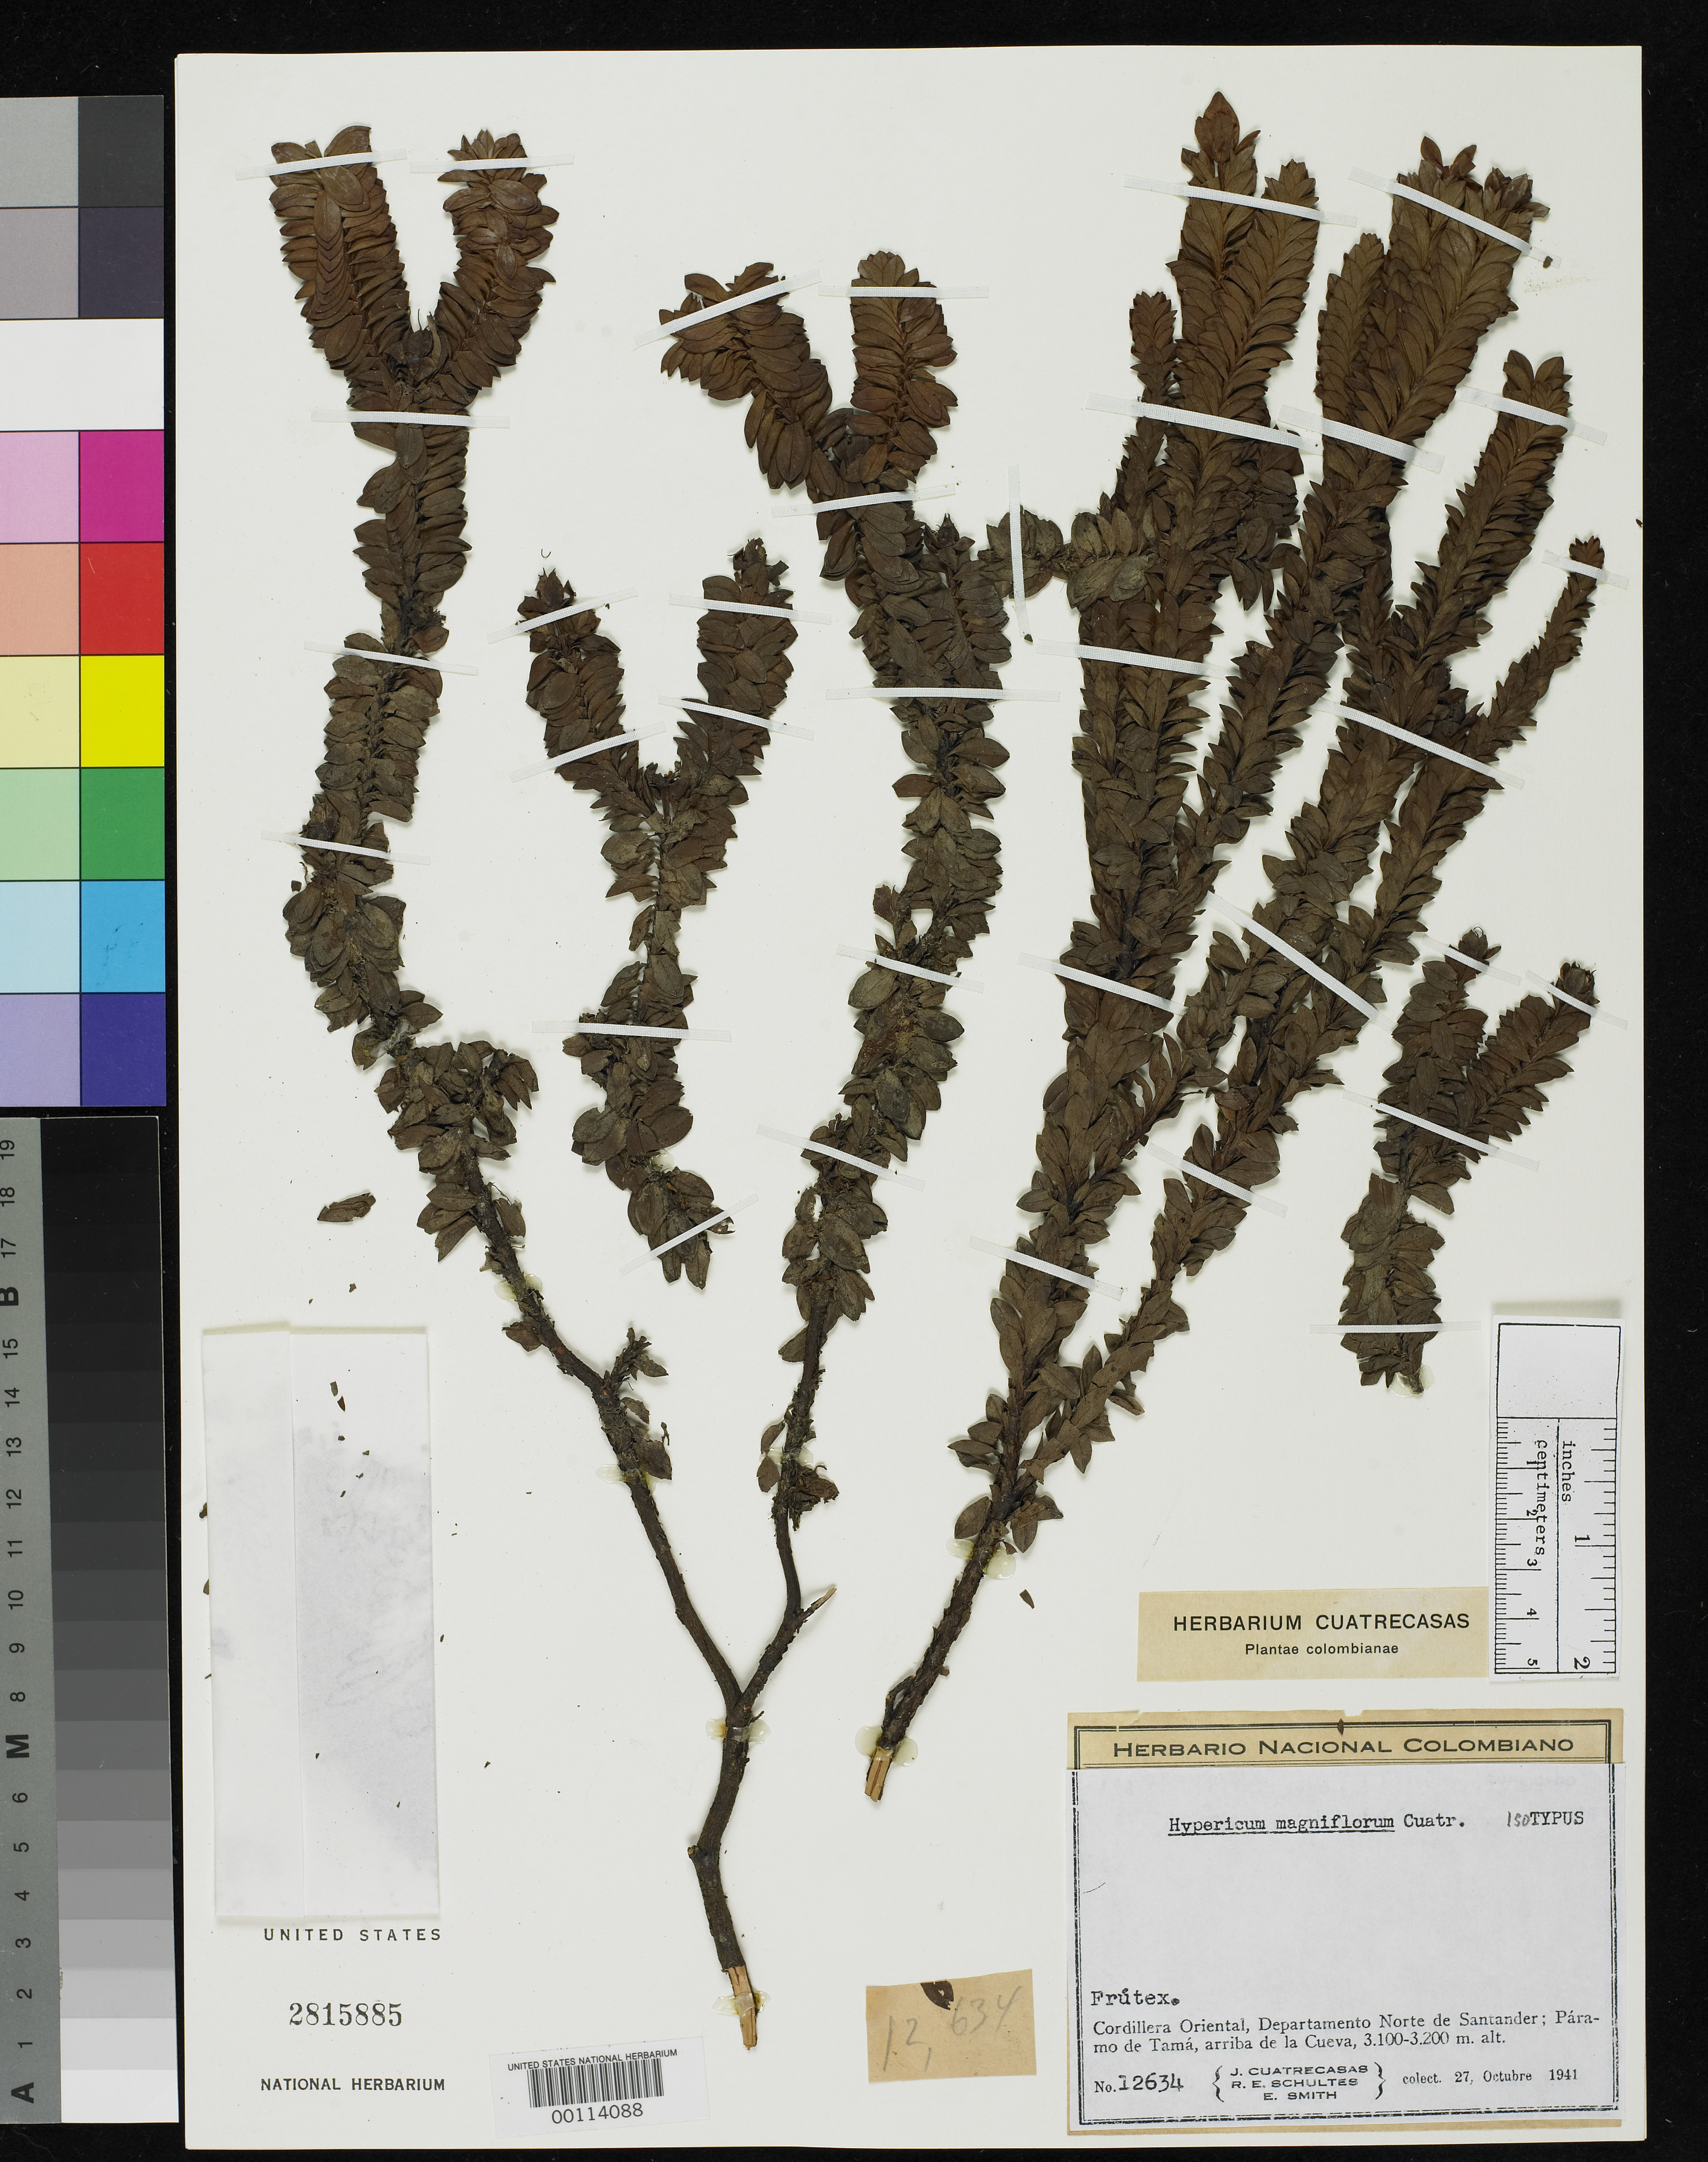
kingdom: Plantae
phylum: Tracheophyta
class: Magnoliopsida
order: Malpighiales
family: Hypericaceae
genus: Hypericum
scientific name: Hypericum magniflorum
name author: Cuatrec.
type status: Isotype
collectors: J. Cuatrecasas, R. E. Schultes & C. E. Smith Jr.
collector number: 12634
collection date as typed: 27 Oct 1941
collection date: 1941-10-27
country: Colombia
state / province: Norte de Santander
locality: Paramode Tama, Arriba de La Cueva.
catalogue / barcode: US 2815885